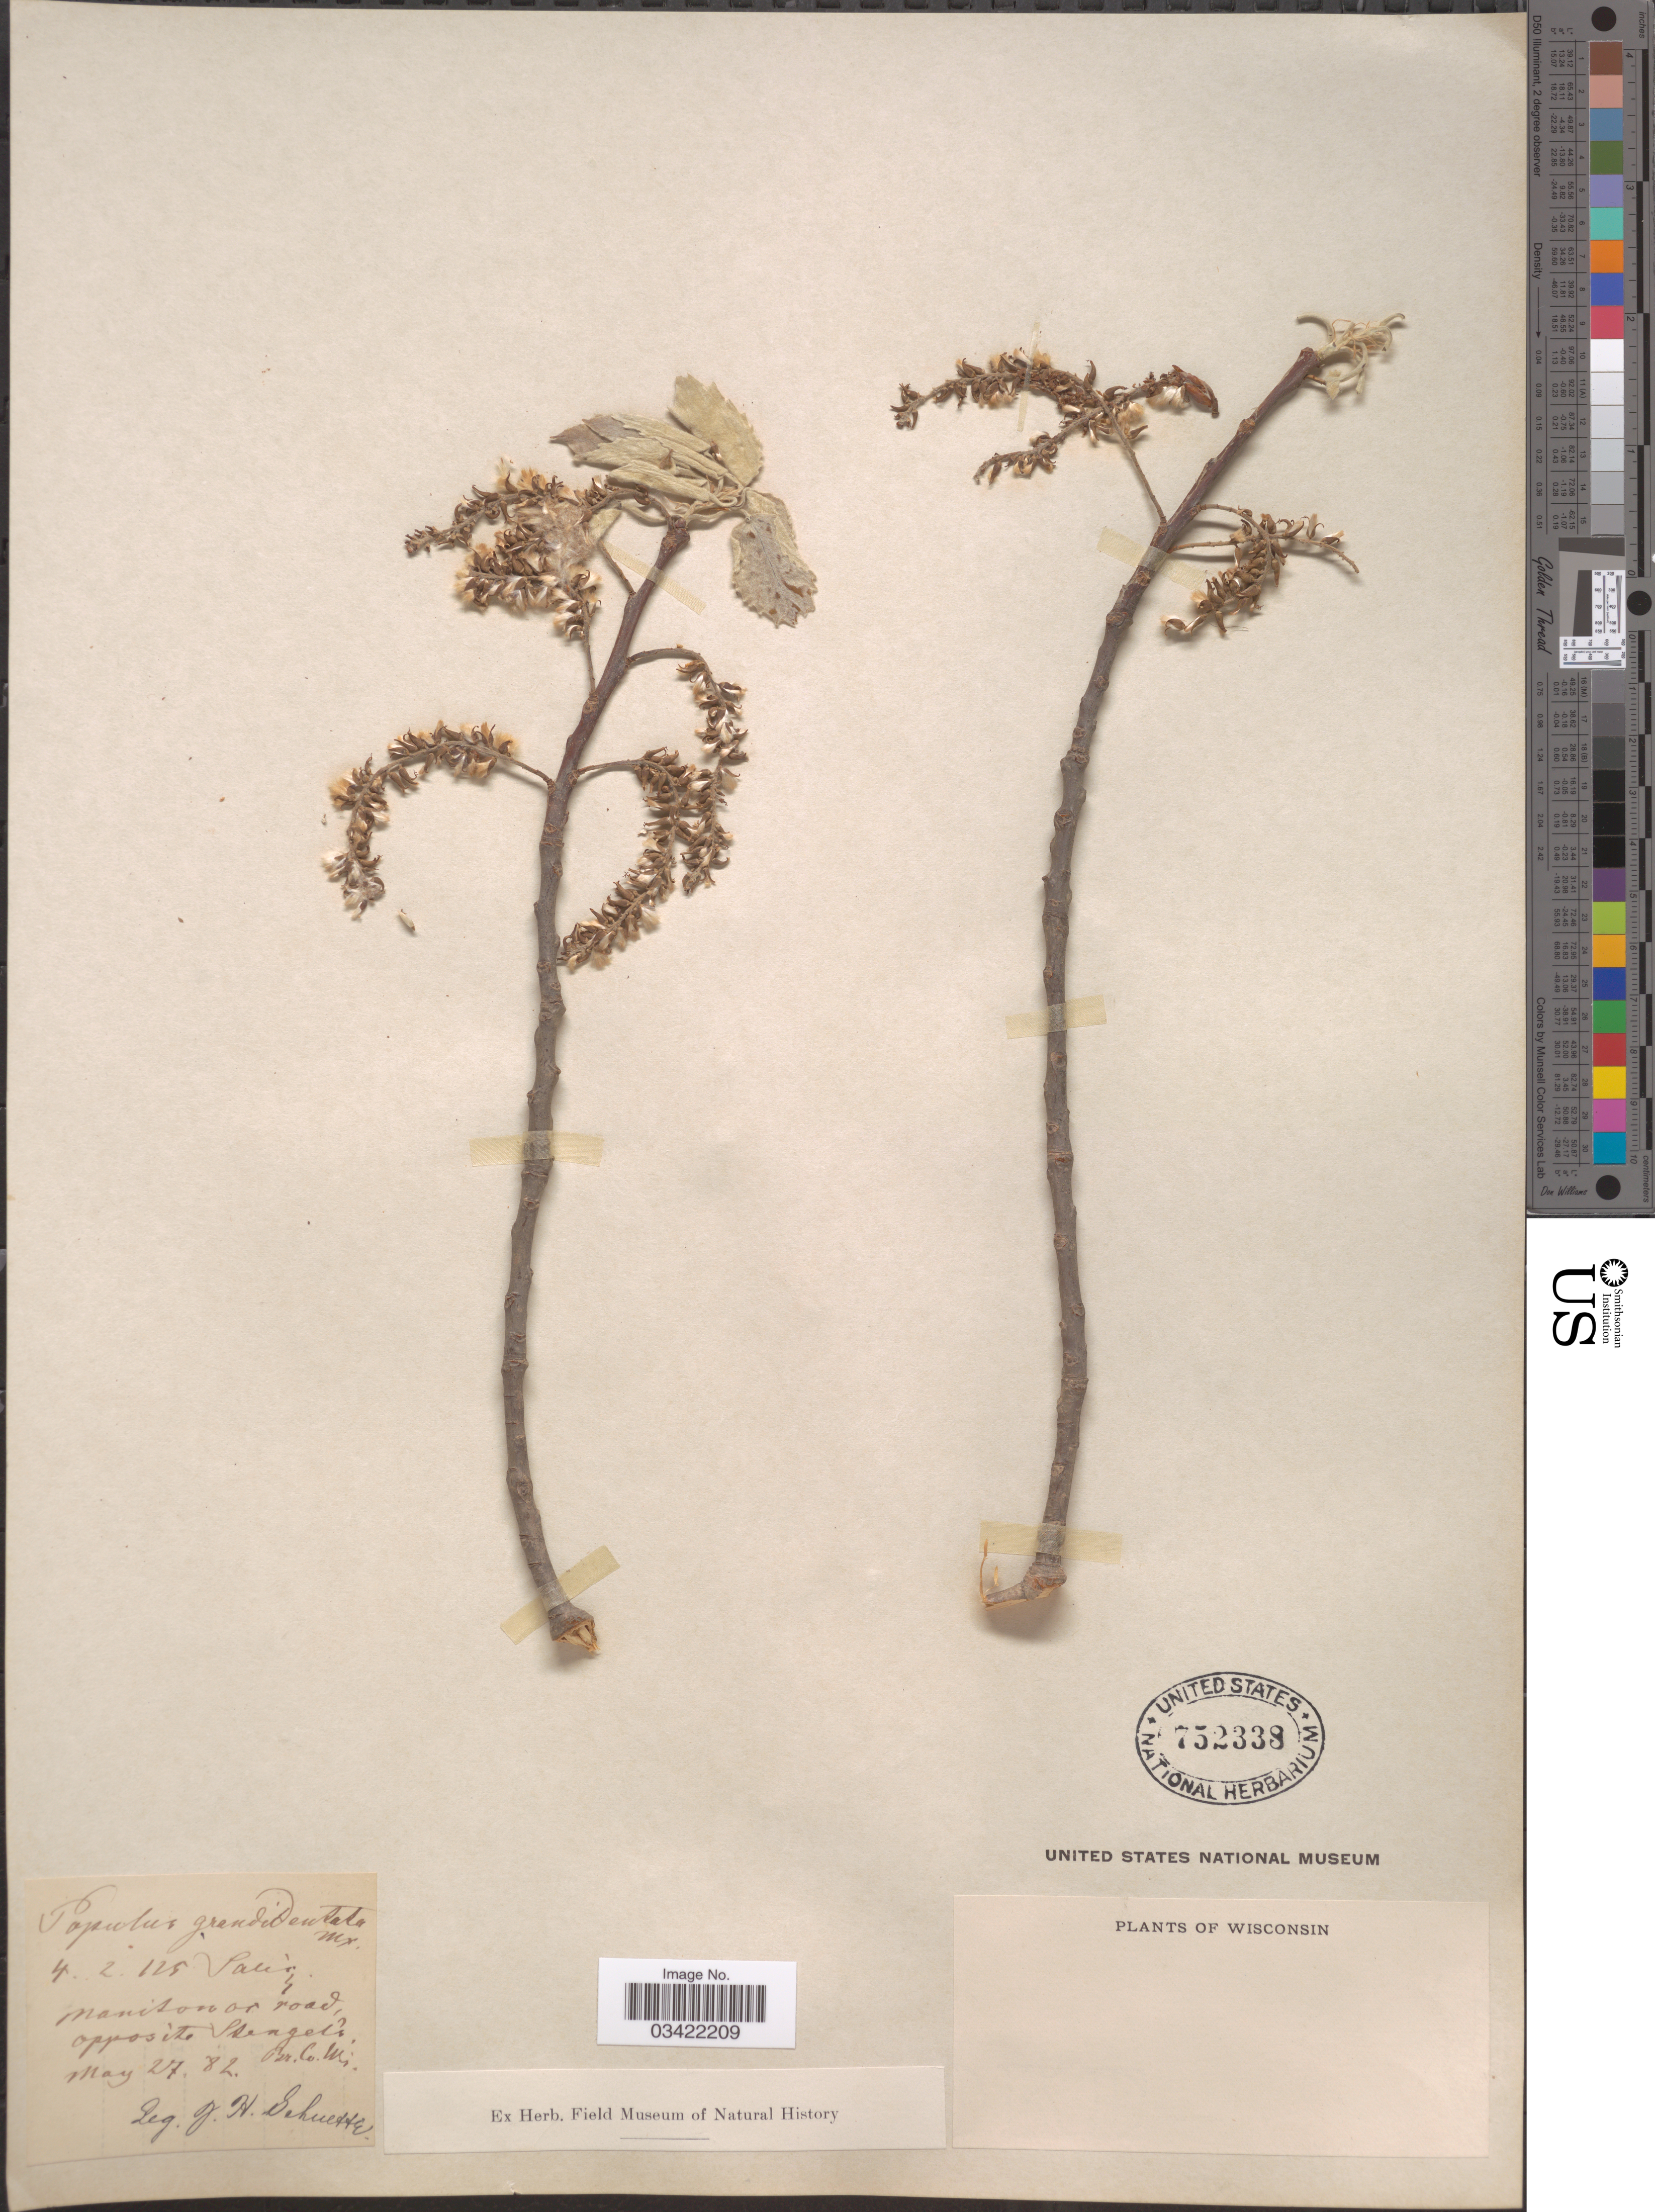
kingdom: Plantae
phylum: Tracheophyta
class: Magnoliopsida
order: Malpighiales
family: Salicaceae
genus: Populus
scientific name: Populus grandidentata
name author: Michx.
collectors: J. H. Schuette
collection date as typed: Transcribed d/m/y: 27/5/82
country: United States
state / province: Wisconsin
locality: Manitowoc road, opposite Stengel's. Br. Co.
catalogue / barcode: US 752338